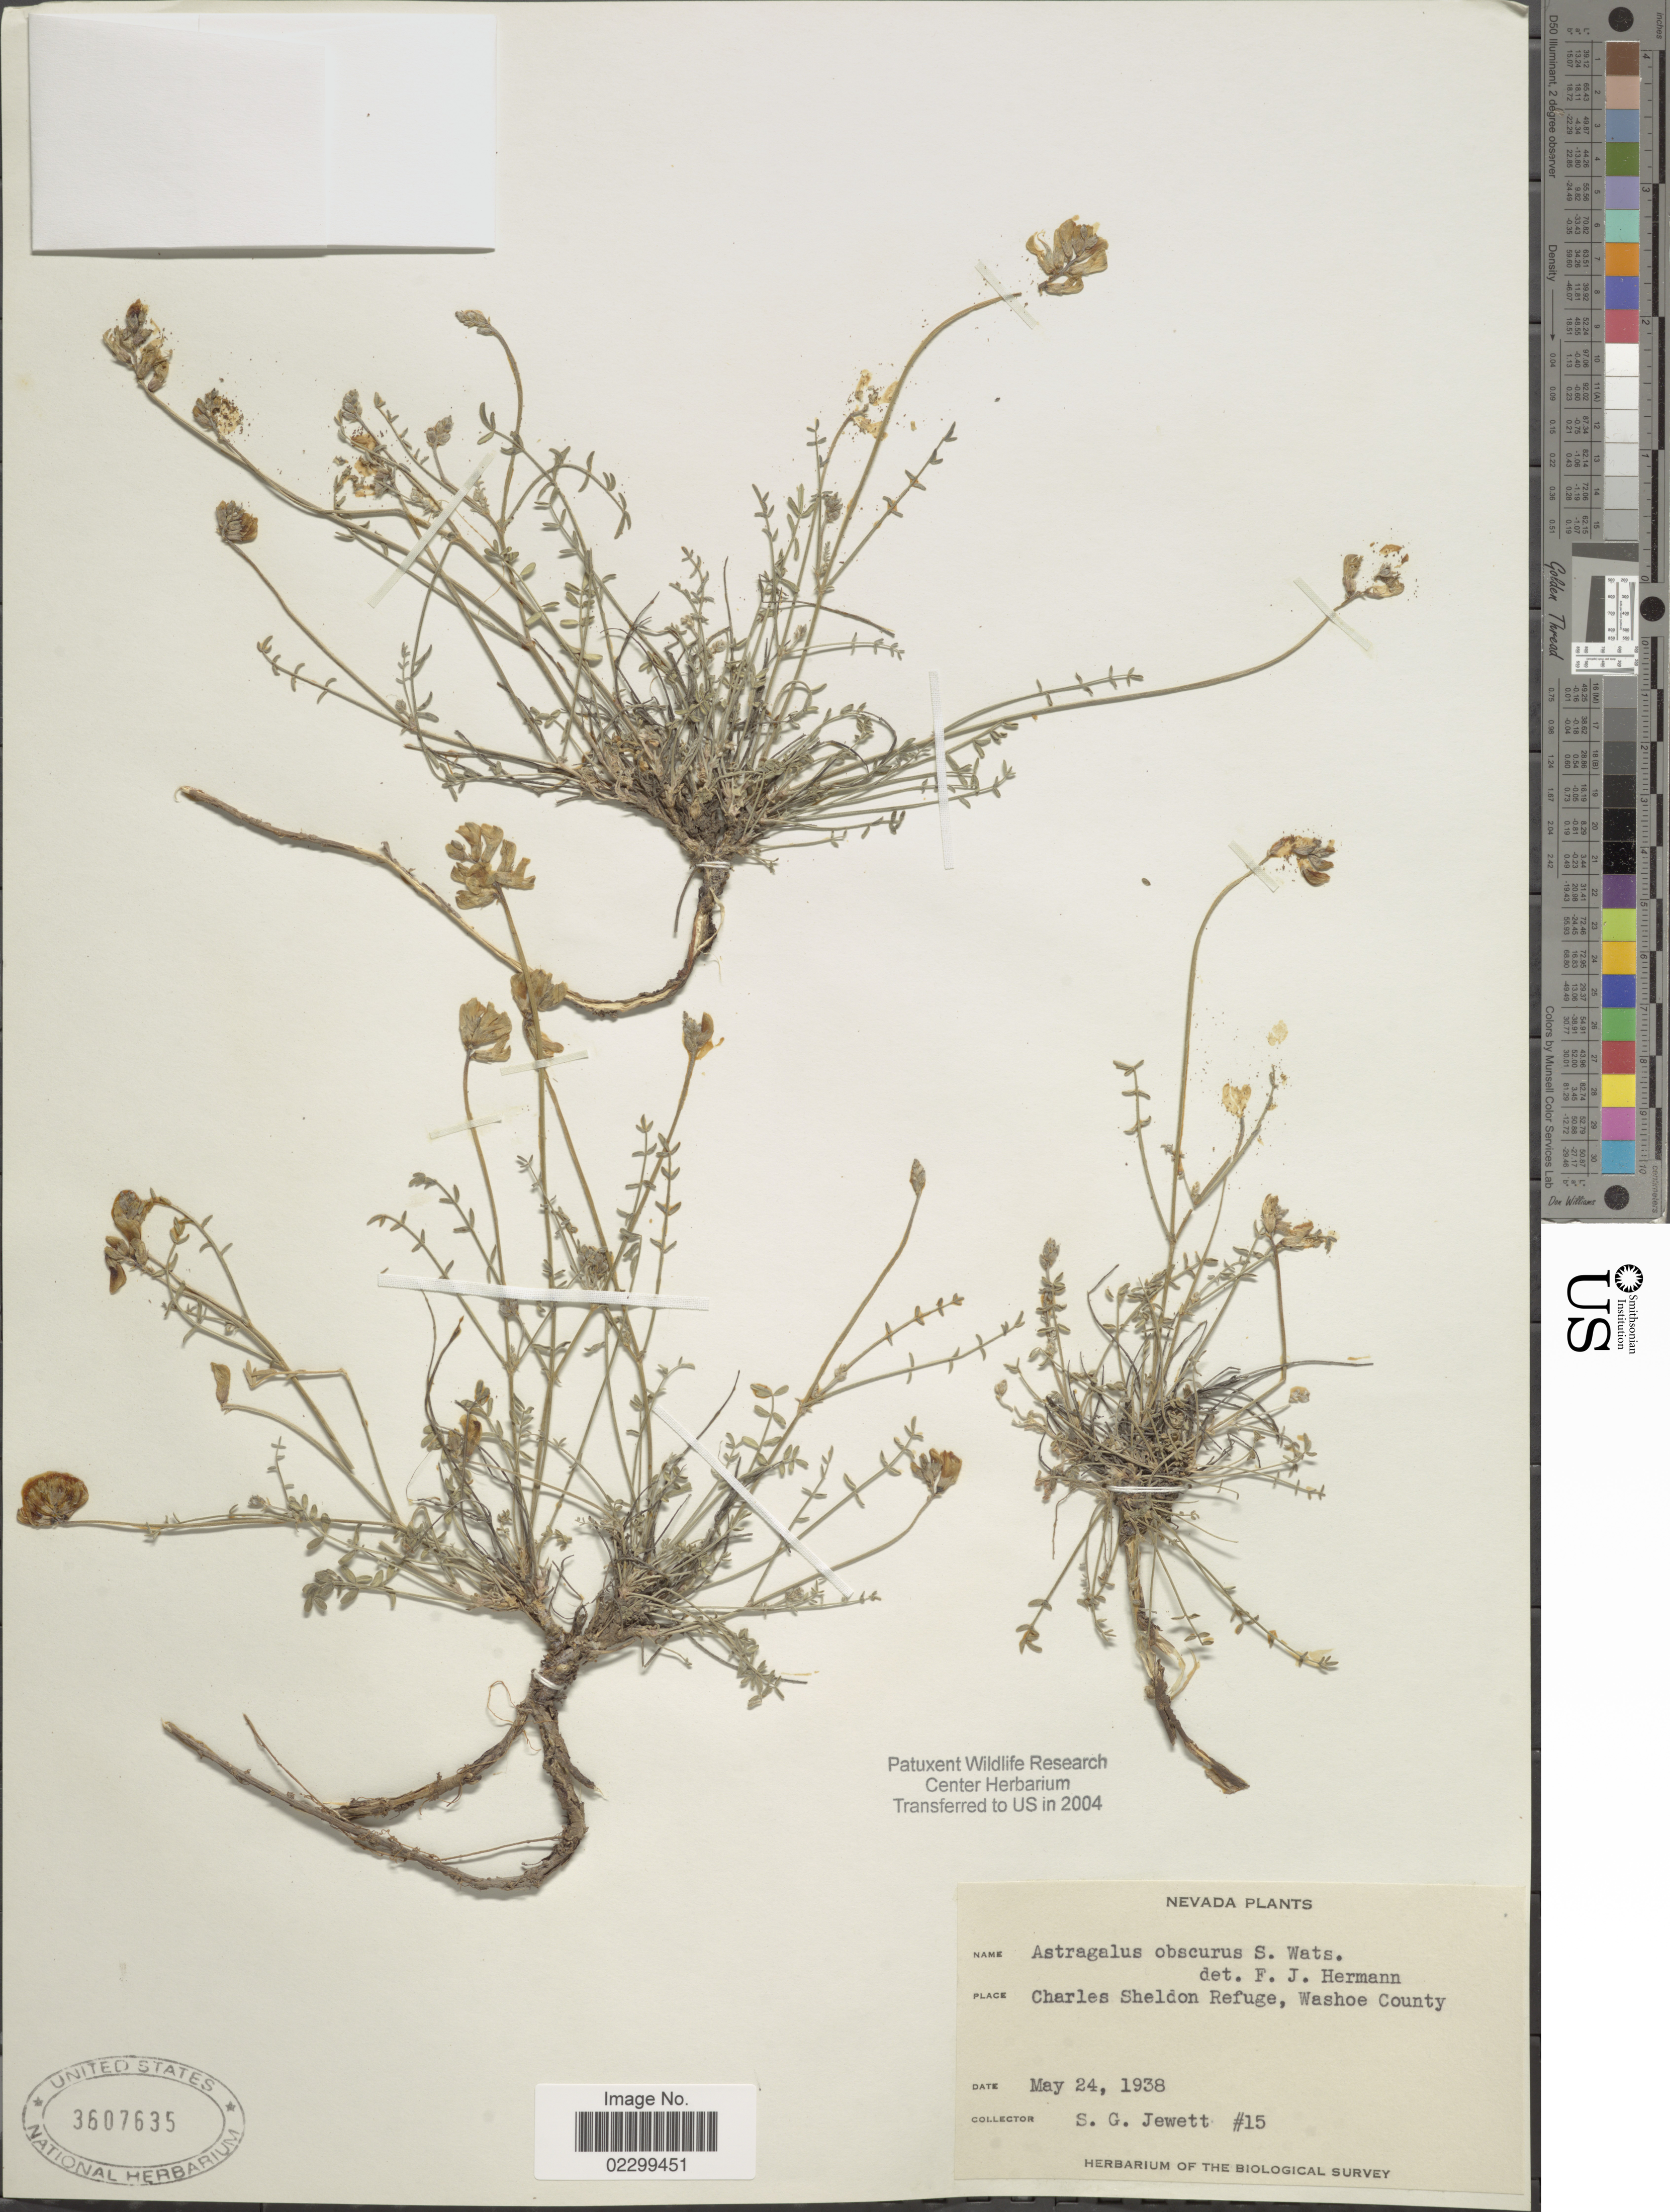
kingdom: Plantae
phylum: Tracheophyta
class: Magnoliopsida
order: Fabales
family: Fabaceae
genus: Astragalus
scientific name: Astragalus obscurus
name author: S. Watson in C. King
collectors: S. Jewett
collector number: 15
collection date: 1938-05-24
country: United States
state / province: Nevada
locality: Charles Sheldon Refuge, Washoe County.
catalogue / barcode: US 3607635